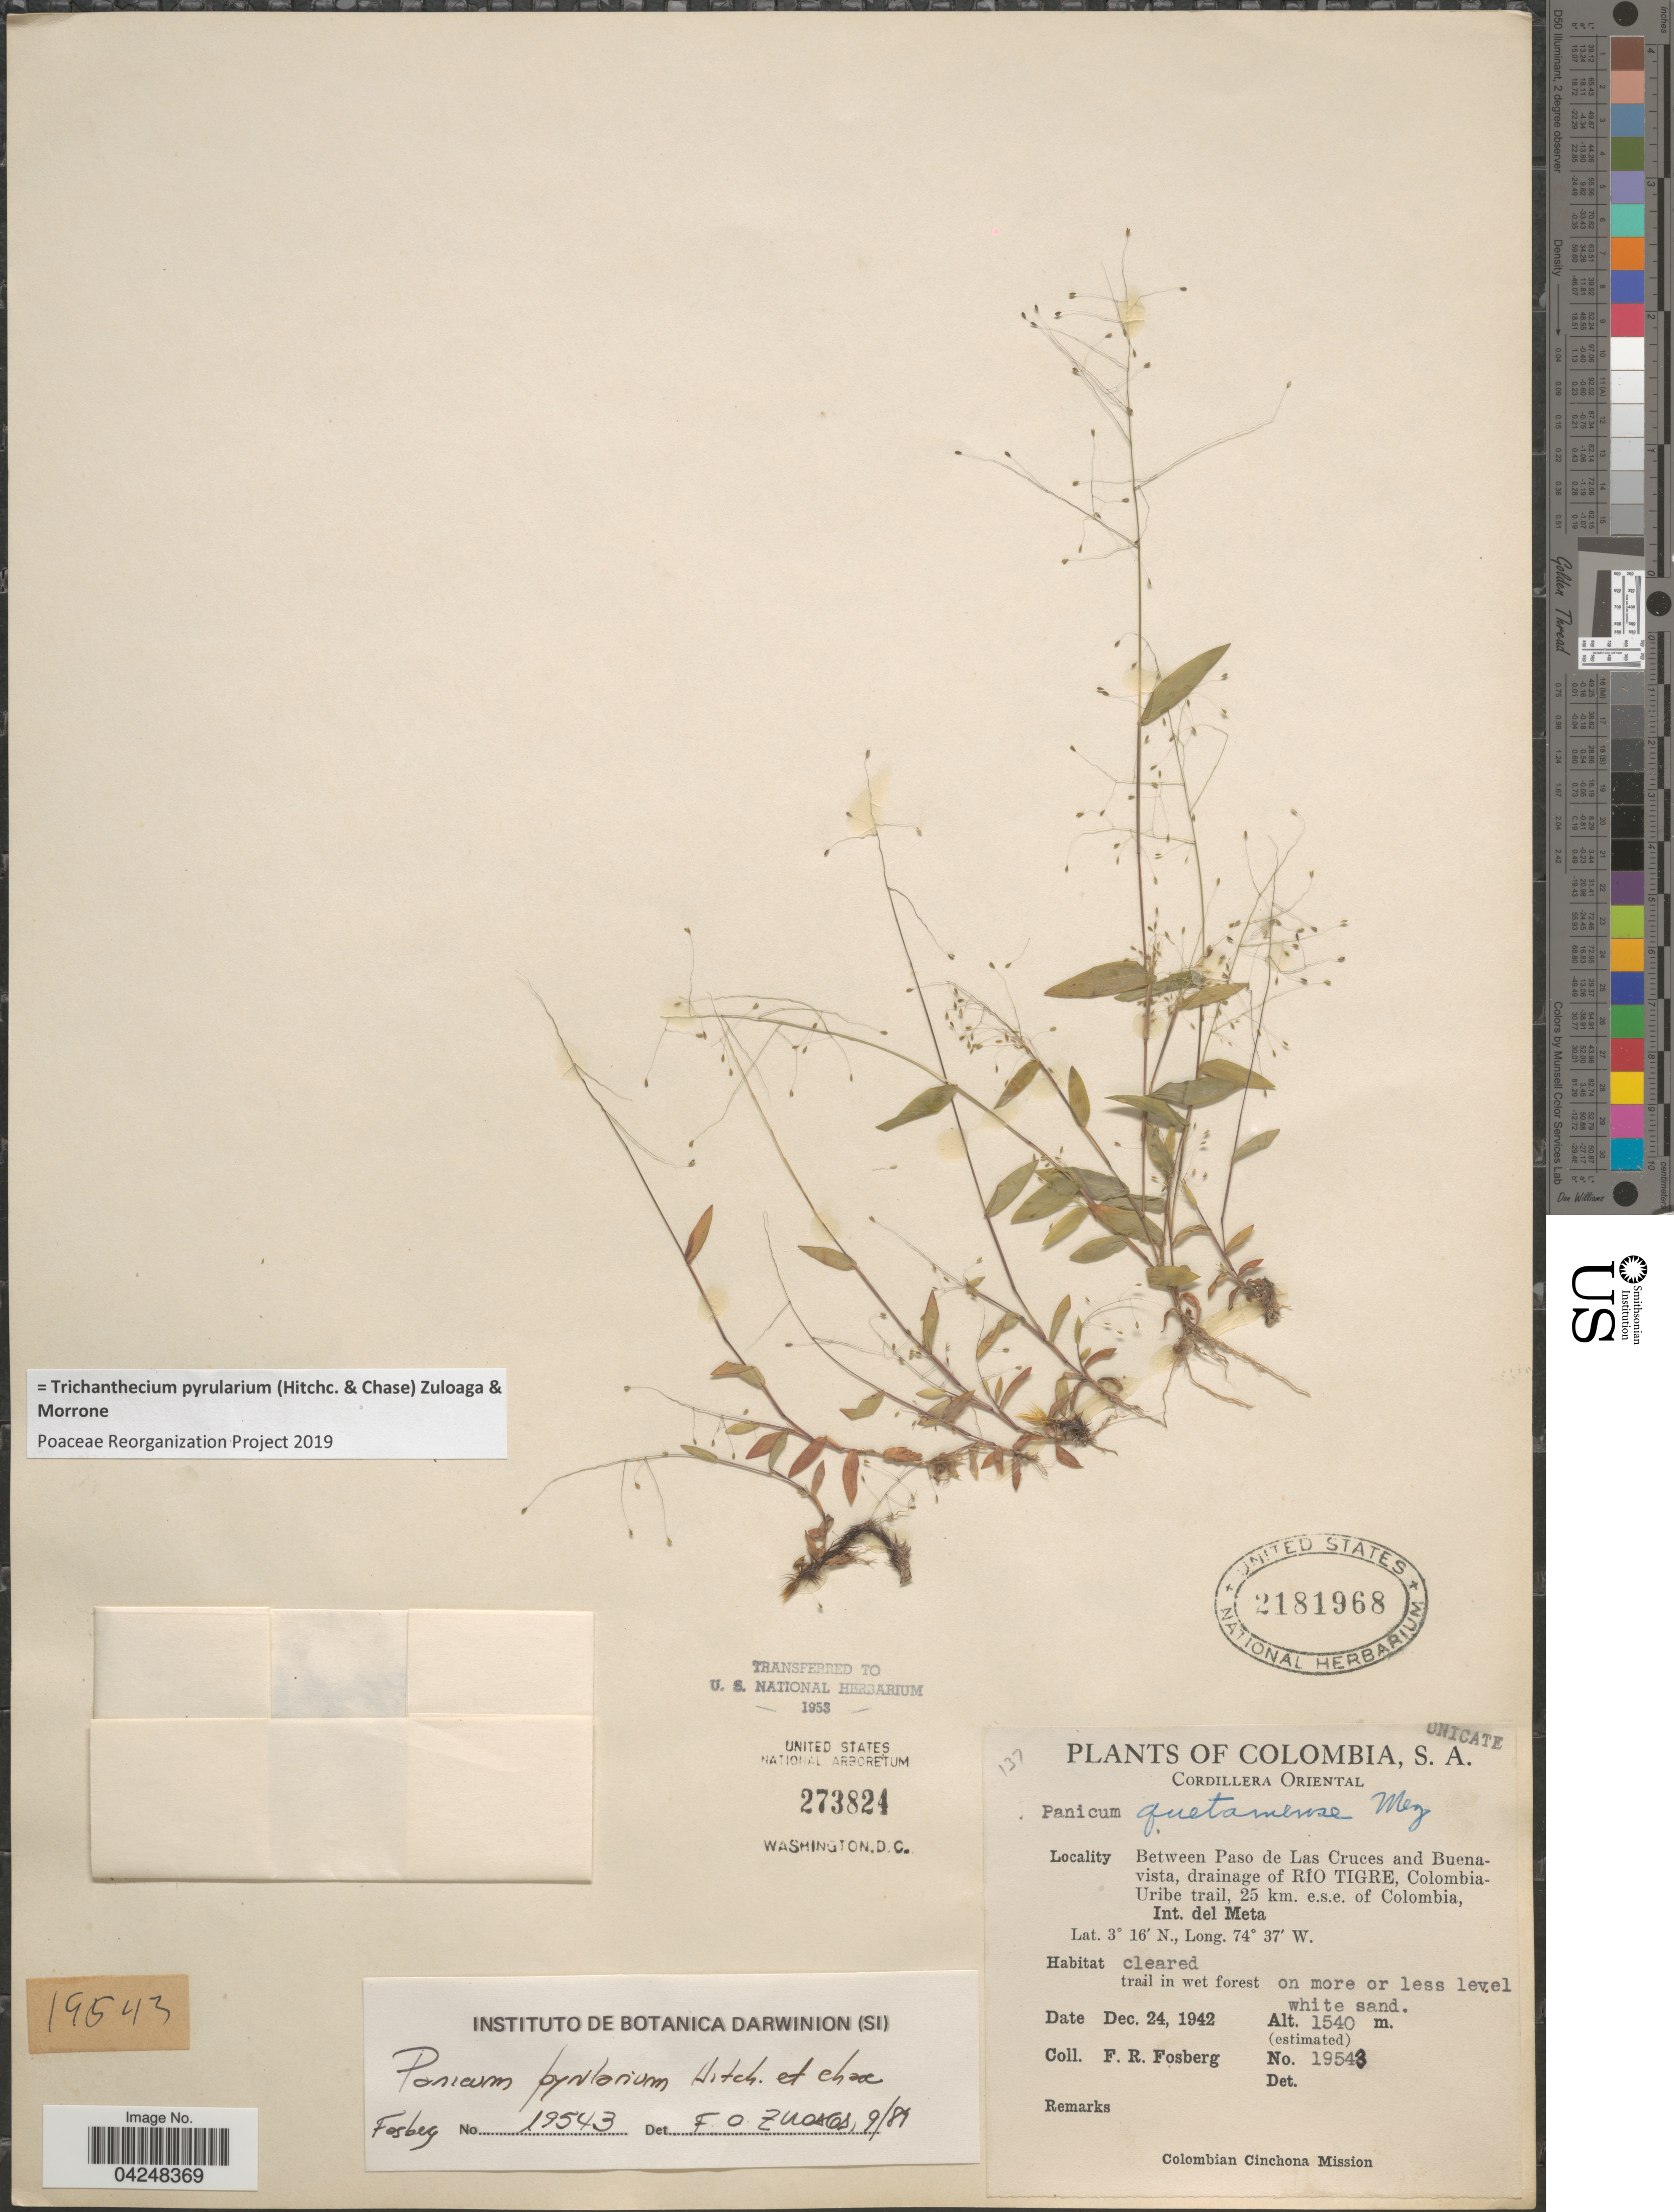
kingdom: Plantae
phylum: Tracheophyta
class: Liliopsida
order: Poales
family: Poaceae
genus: Trichanthecium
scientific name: Trichanthecium pyrularium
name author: (Hitchc. & Chase) Zuloaga & Morrone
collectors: F. R. Fosberg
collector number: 19543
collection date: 1942-12-24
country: Colombia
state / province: Meta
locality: Cordillera Oriental. Between Paso de Las Cruces and Buenavista, drainage of Rio Tigre, Colombia-Uribe trail, 25 km. e.s.e. of Colombia, Int. del Meta. Colombian Cinchona Mission.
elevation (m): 1540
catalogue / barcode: US 2181968